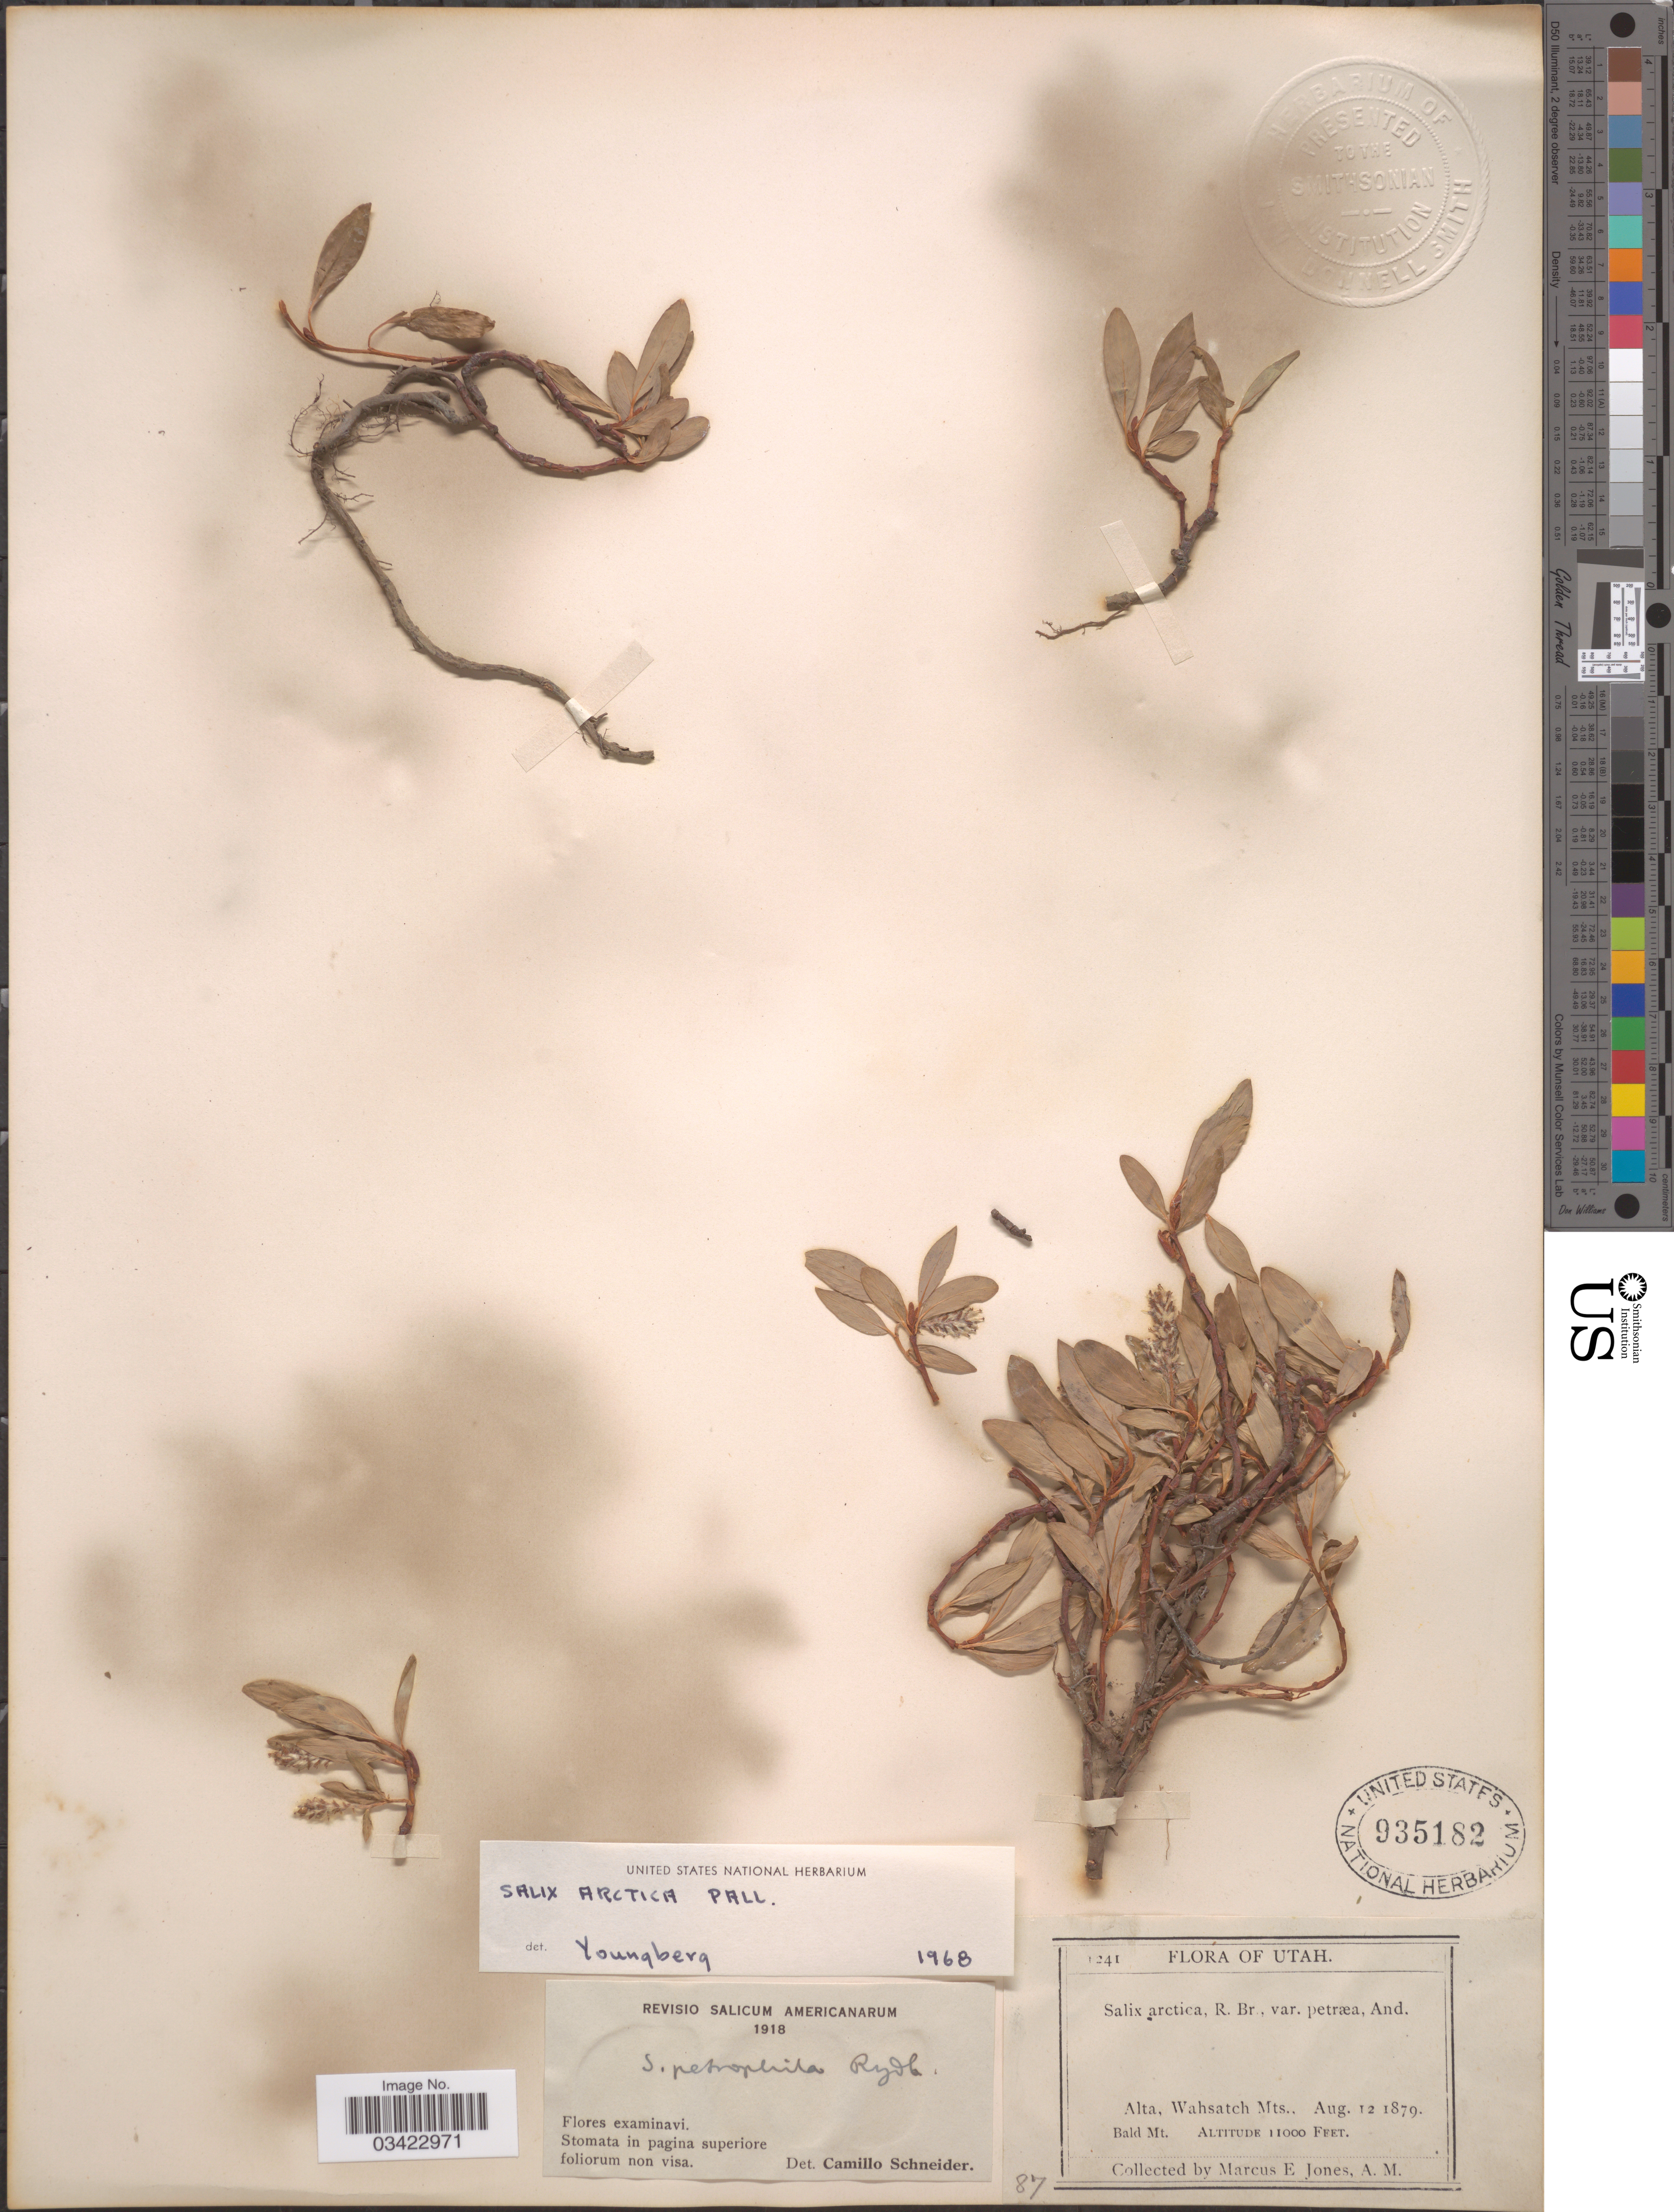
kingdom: Plantae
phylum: Tracheophyta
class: Magnoliopsida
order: Malpighiales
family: Salicaceae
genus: Salix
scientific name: Salix anglorum var. antiplasta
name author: C.K. Schneid.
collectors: M. E. Jones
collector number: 1241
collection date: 1879-08-12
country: United States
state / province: Utah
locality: Alta, Wasatch Mts. Bald Mt.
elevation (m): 3353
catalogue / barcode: US 935182